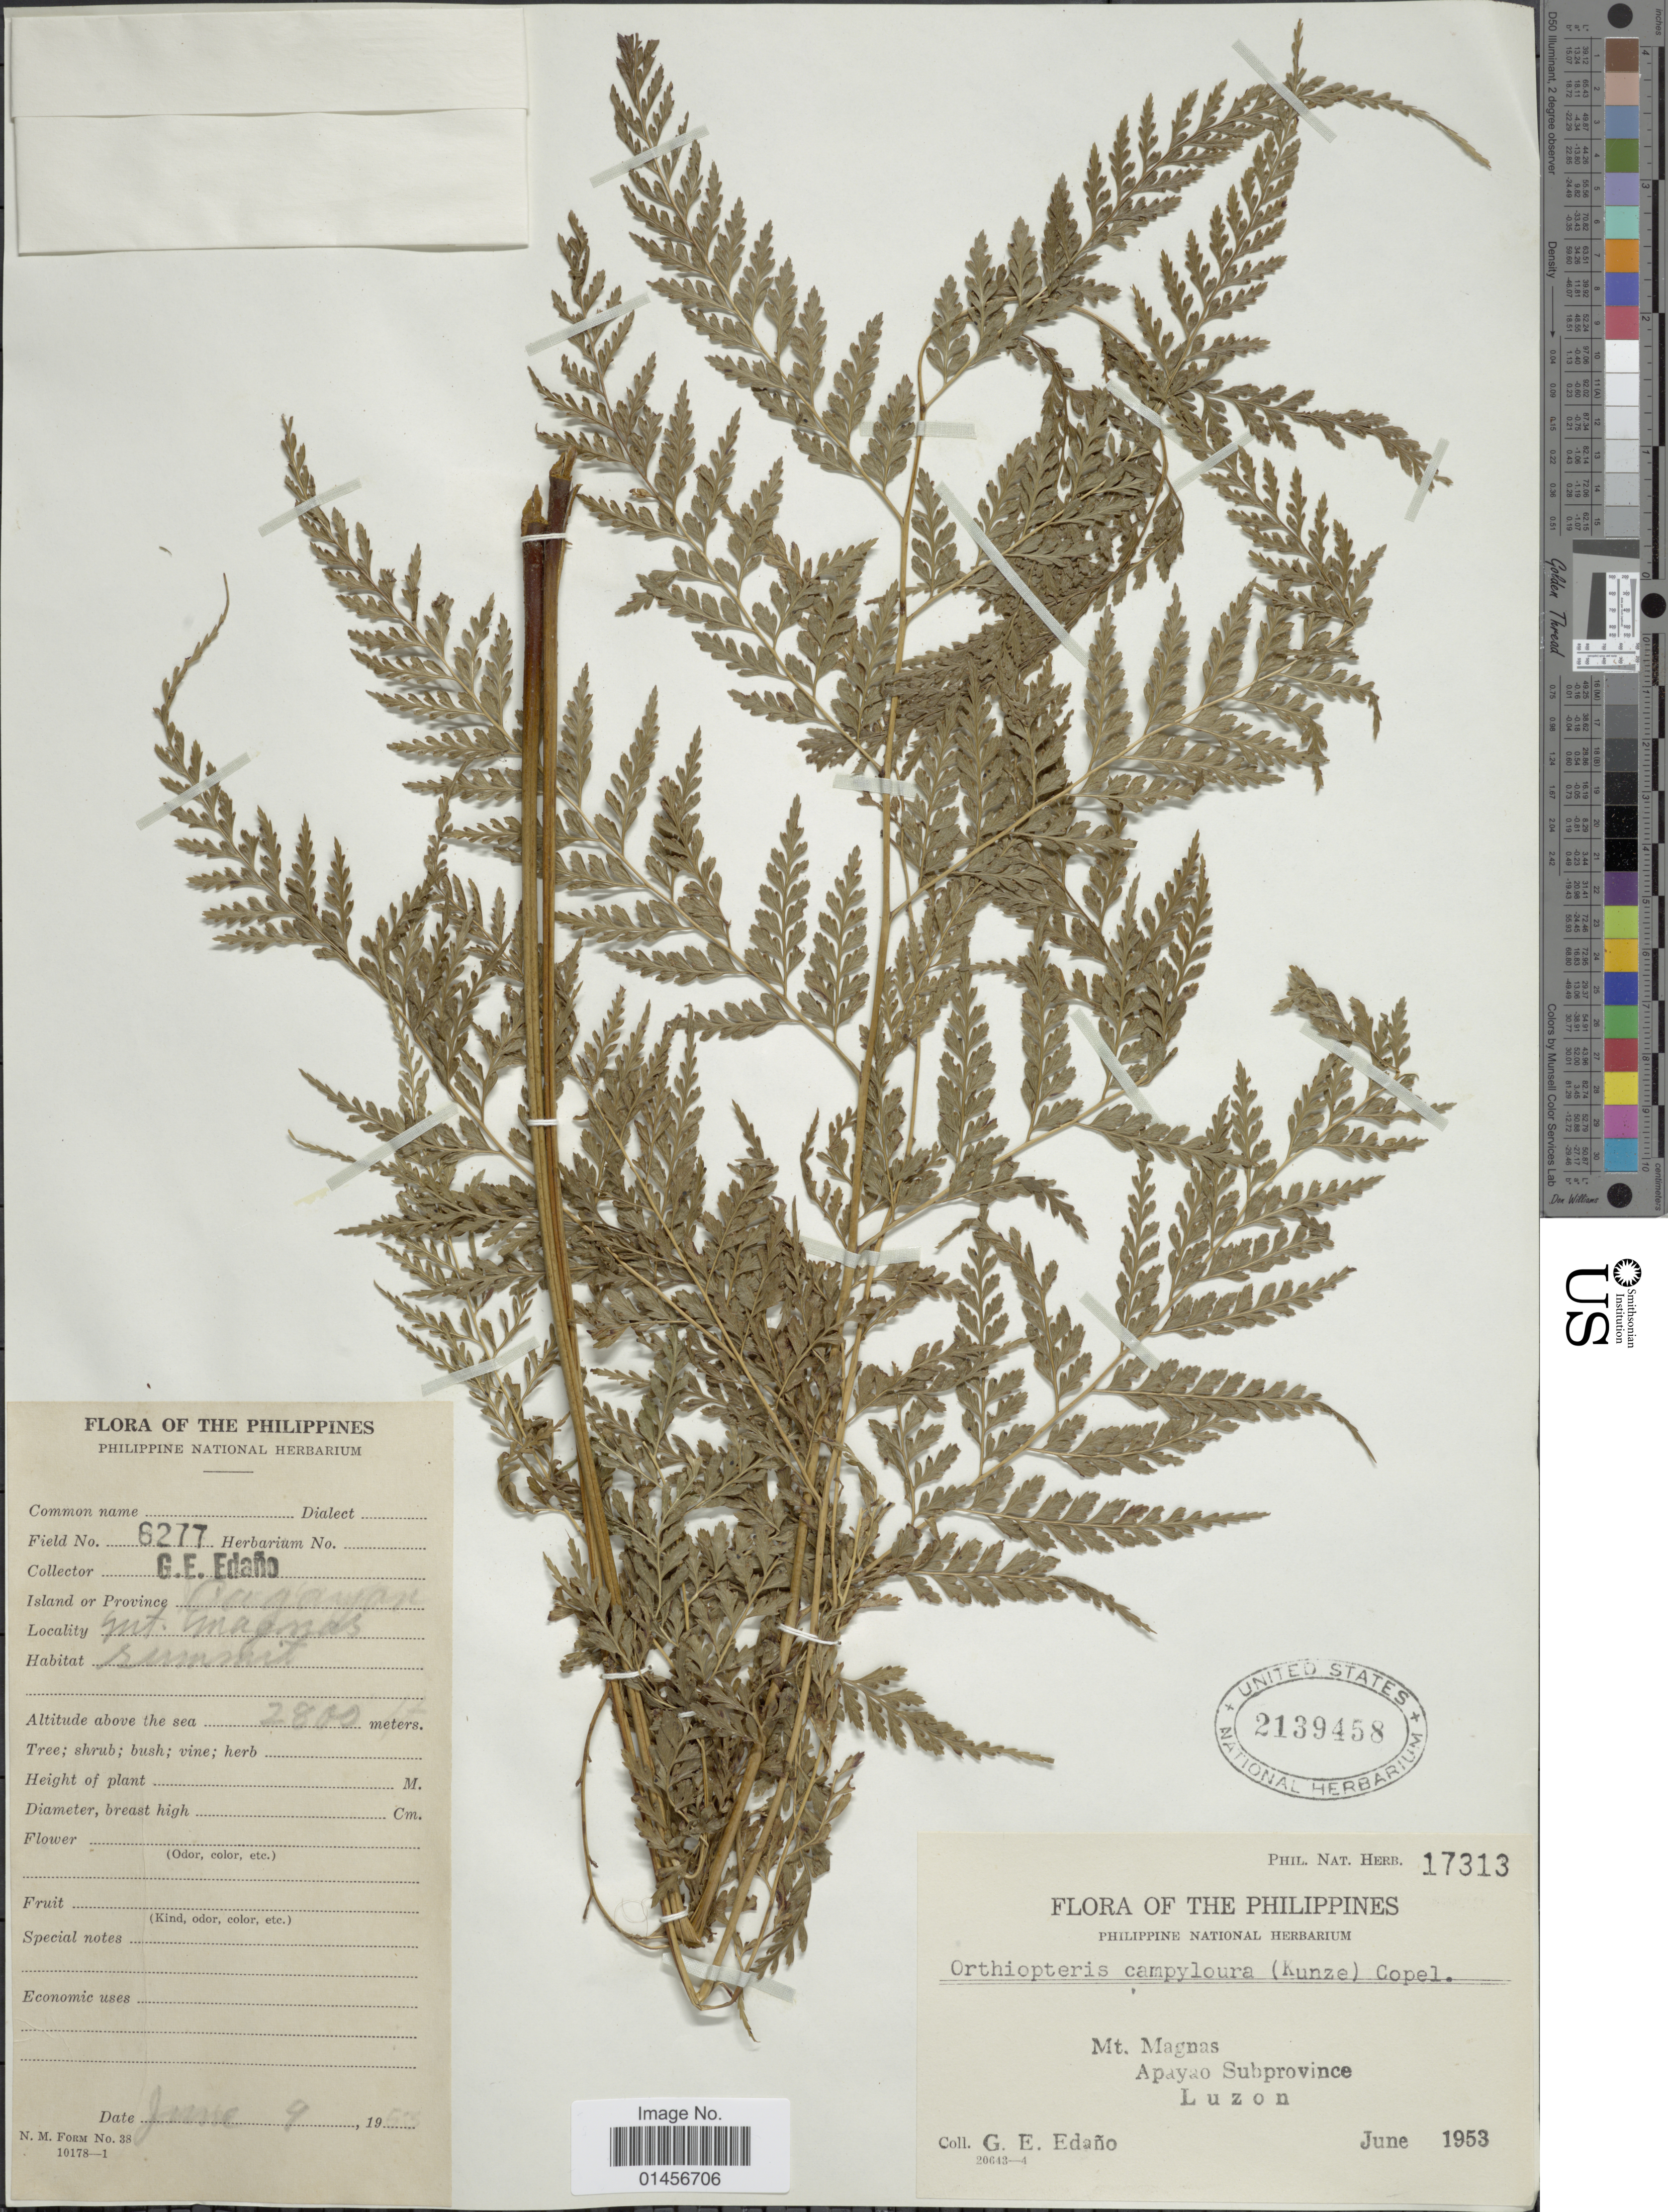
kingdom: Plantae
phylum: Tracheophyta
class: Polypodiopsida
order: Polypodiales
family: Saccolomataceae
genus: Saccoloma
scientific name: Saccoloma tenue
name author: (Brack.) Mett.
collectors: G. E. Edaño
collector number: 17313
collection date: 1953-06-09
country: Philippines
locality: Philippines, Mt. Magnas Apayao Subprovince Luzon.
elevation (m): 2800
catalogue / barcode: US 2139458